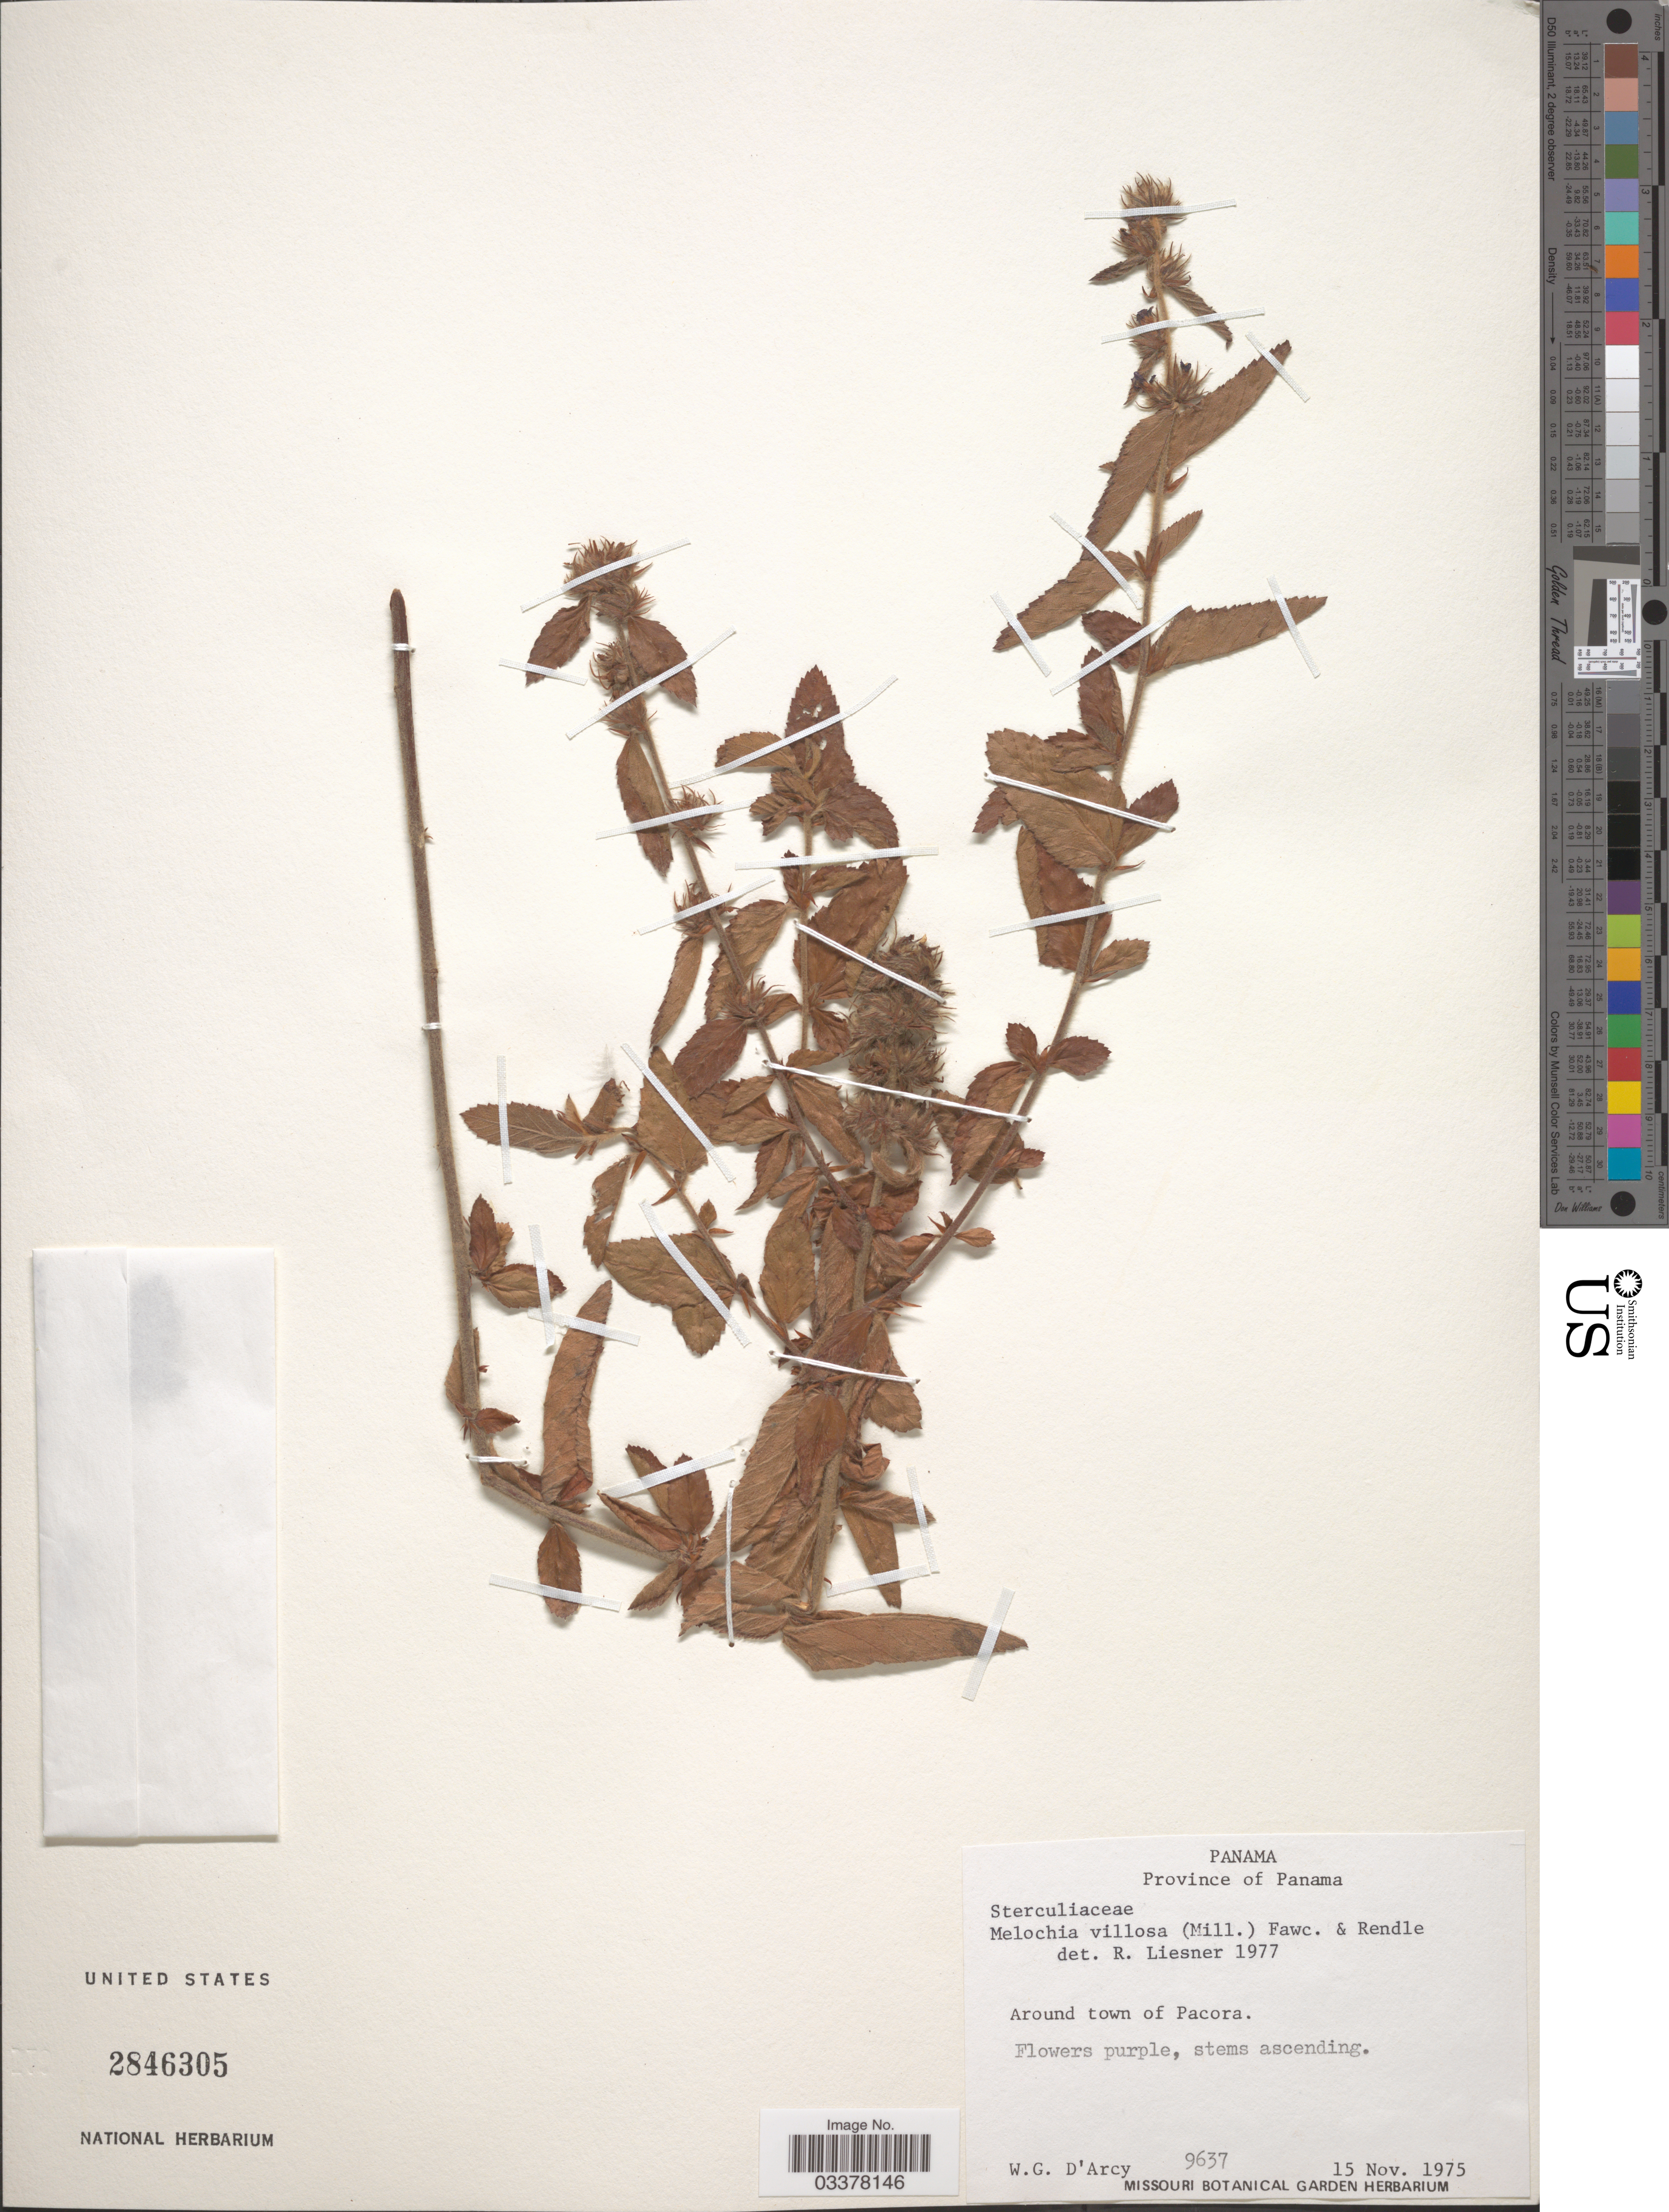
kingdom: Plantae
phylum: Tracheophyta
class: Magnoliopsida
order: Malvales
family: Malvaceae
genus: Melochia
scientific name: Melochia spicata var. spicata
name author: (L.) Fryxell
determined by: Dorr, L. J., (BOT), Smithsonian Institution - National Museum of Natural History (UNITED STATES)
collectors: W. G. D'Arcy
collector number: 9637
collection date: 1975-11-15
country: Panama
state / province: Panamá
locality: Around town of Pacora.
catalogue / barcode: US 2846305